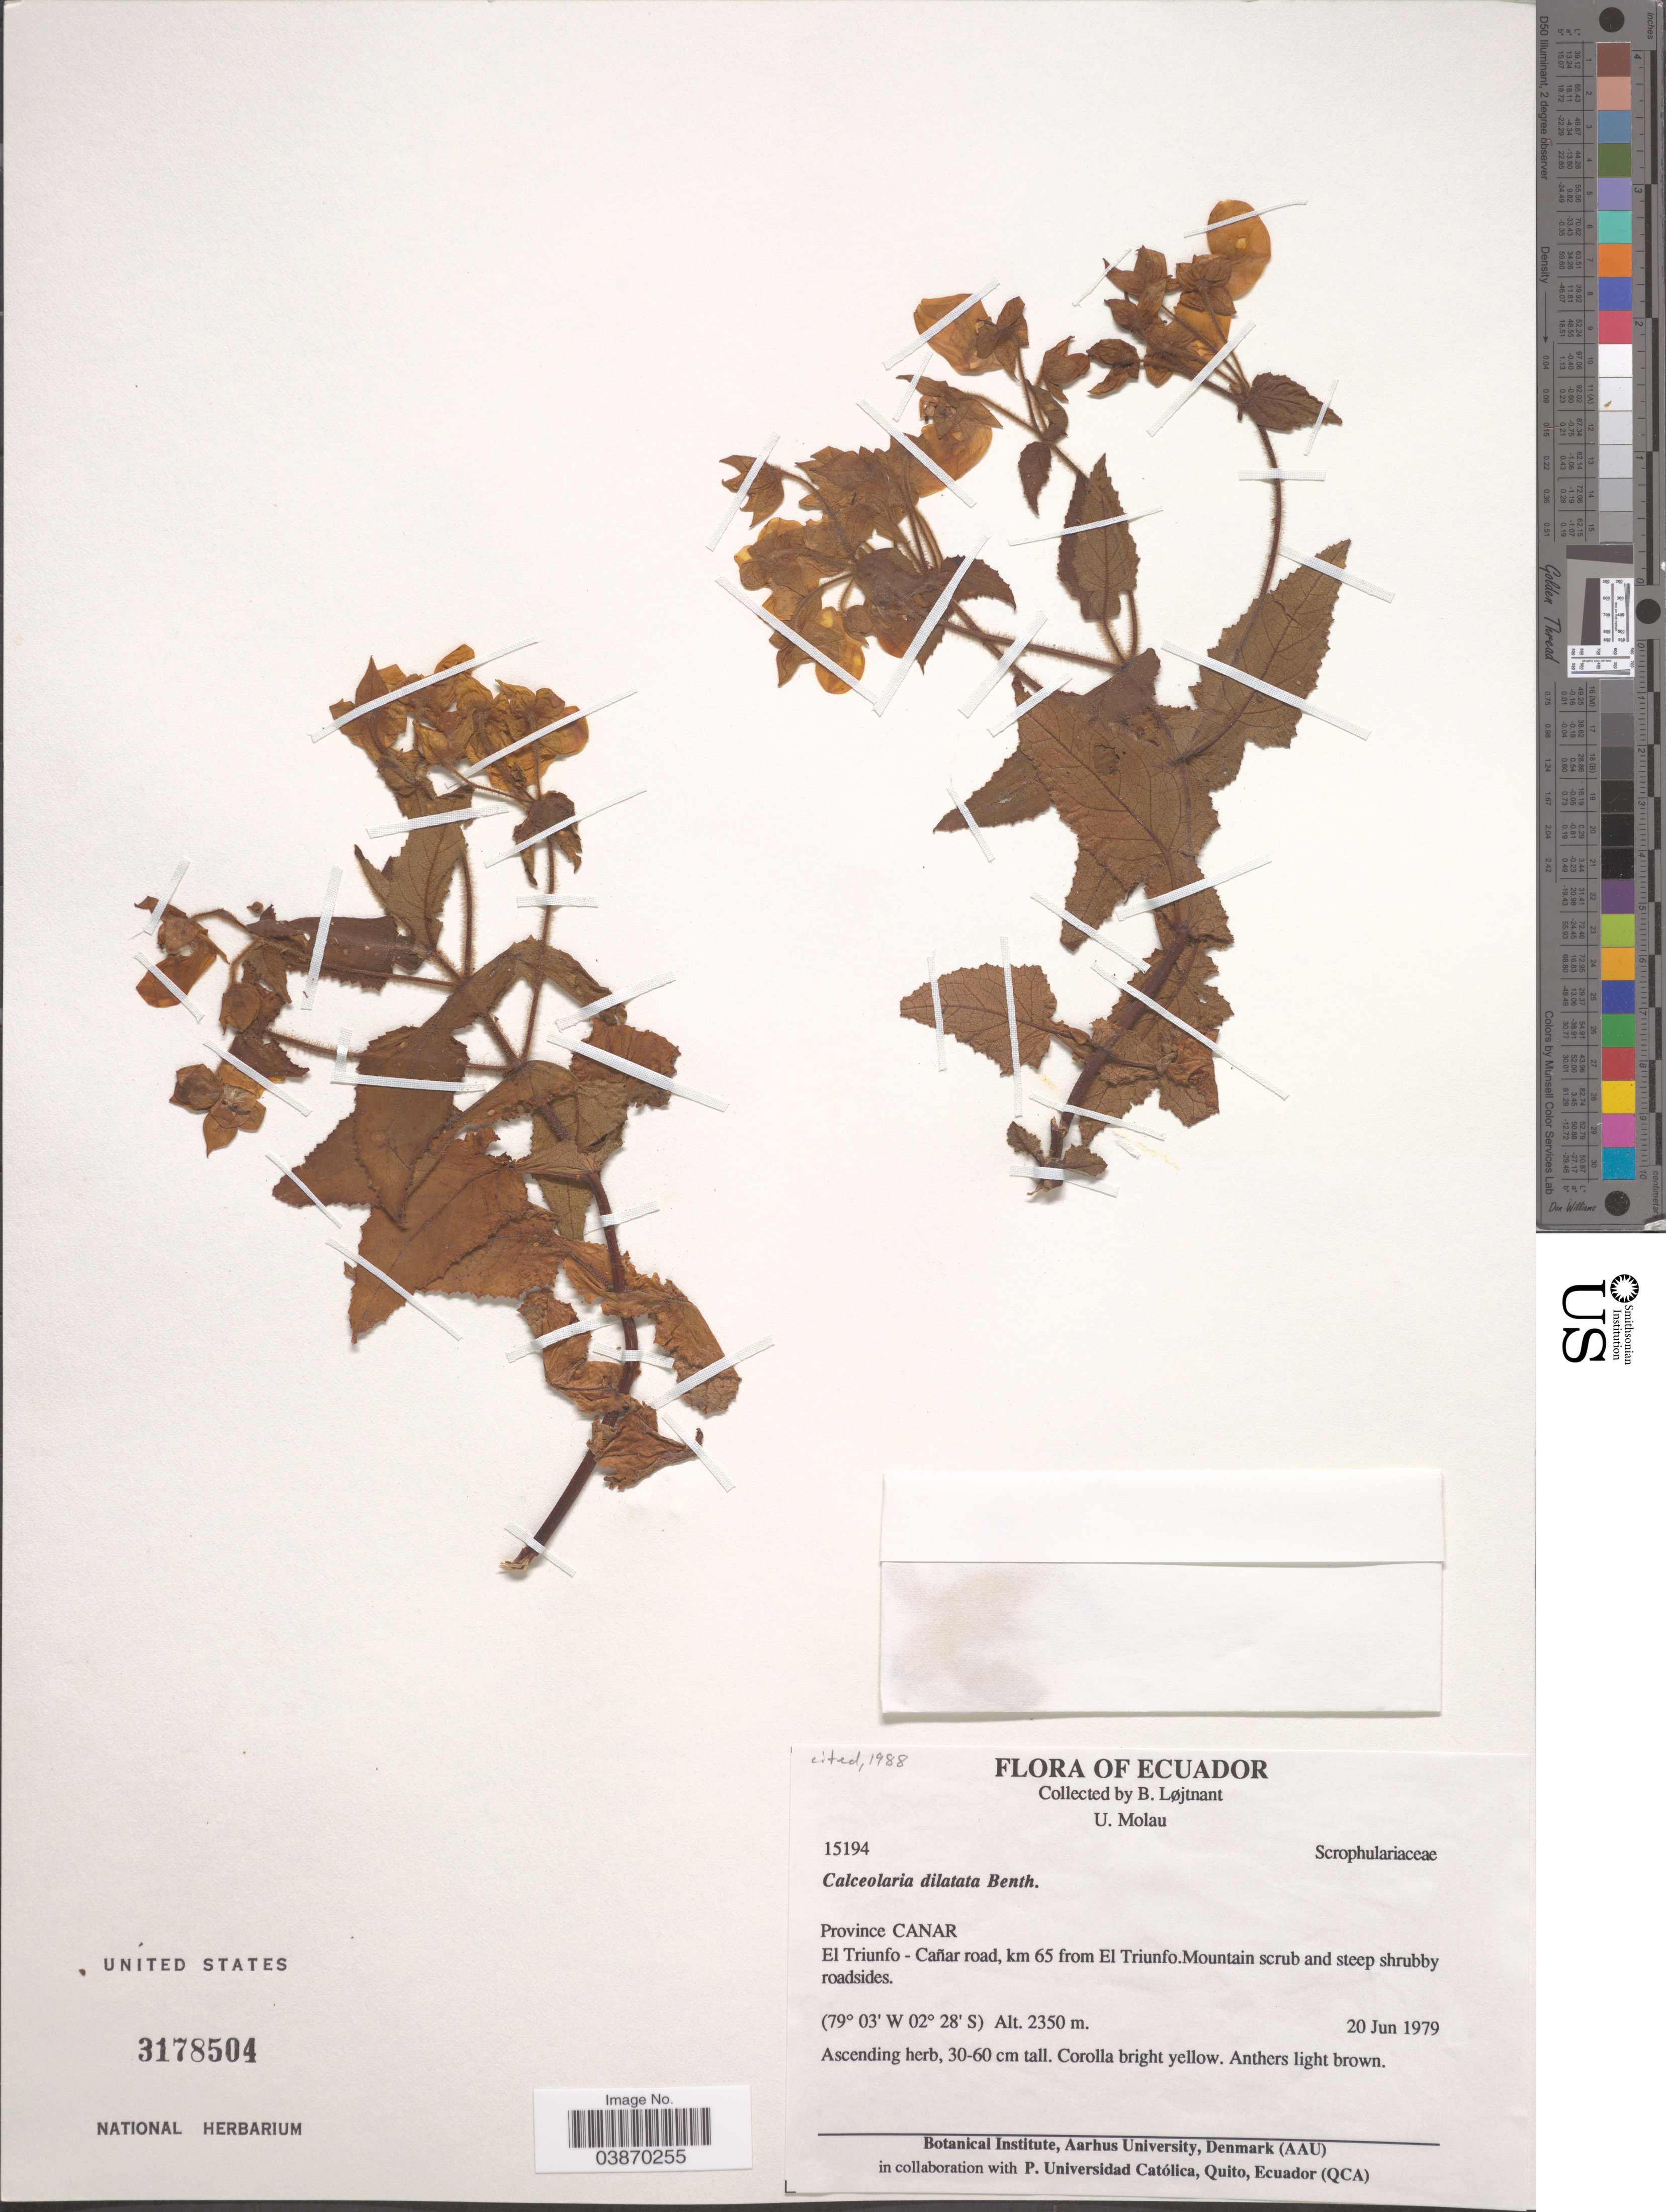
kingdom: Plantae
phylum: Tracheophyta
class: Magnoliopsida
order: Lamiales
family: Calceolariaceae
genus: Calceolaria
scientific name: Calceolaria dilatata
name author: Benth.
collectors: B. Löjtnant & U. Molau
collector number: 15194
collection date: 1979-06-20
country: Ecuador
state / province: Cañar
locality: El Triunfo - Cañar road, km 65 from El Triunfo.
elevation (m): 2350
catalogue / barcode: US 3178504